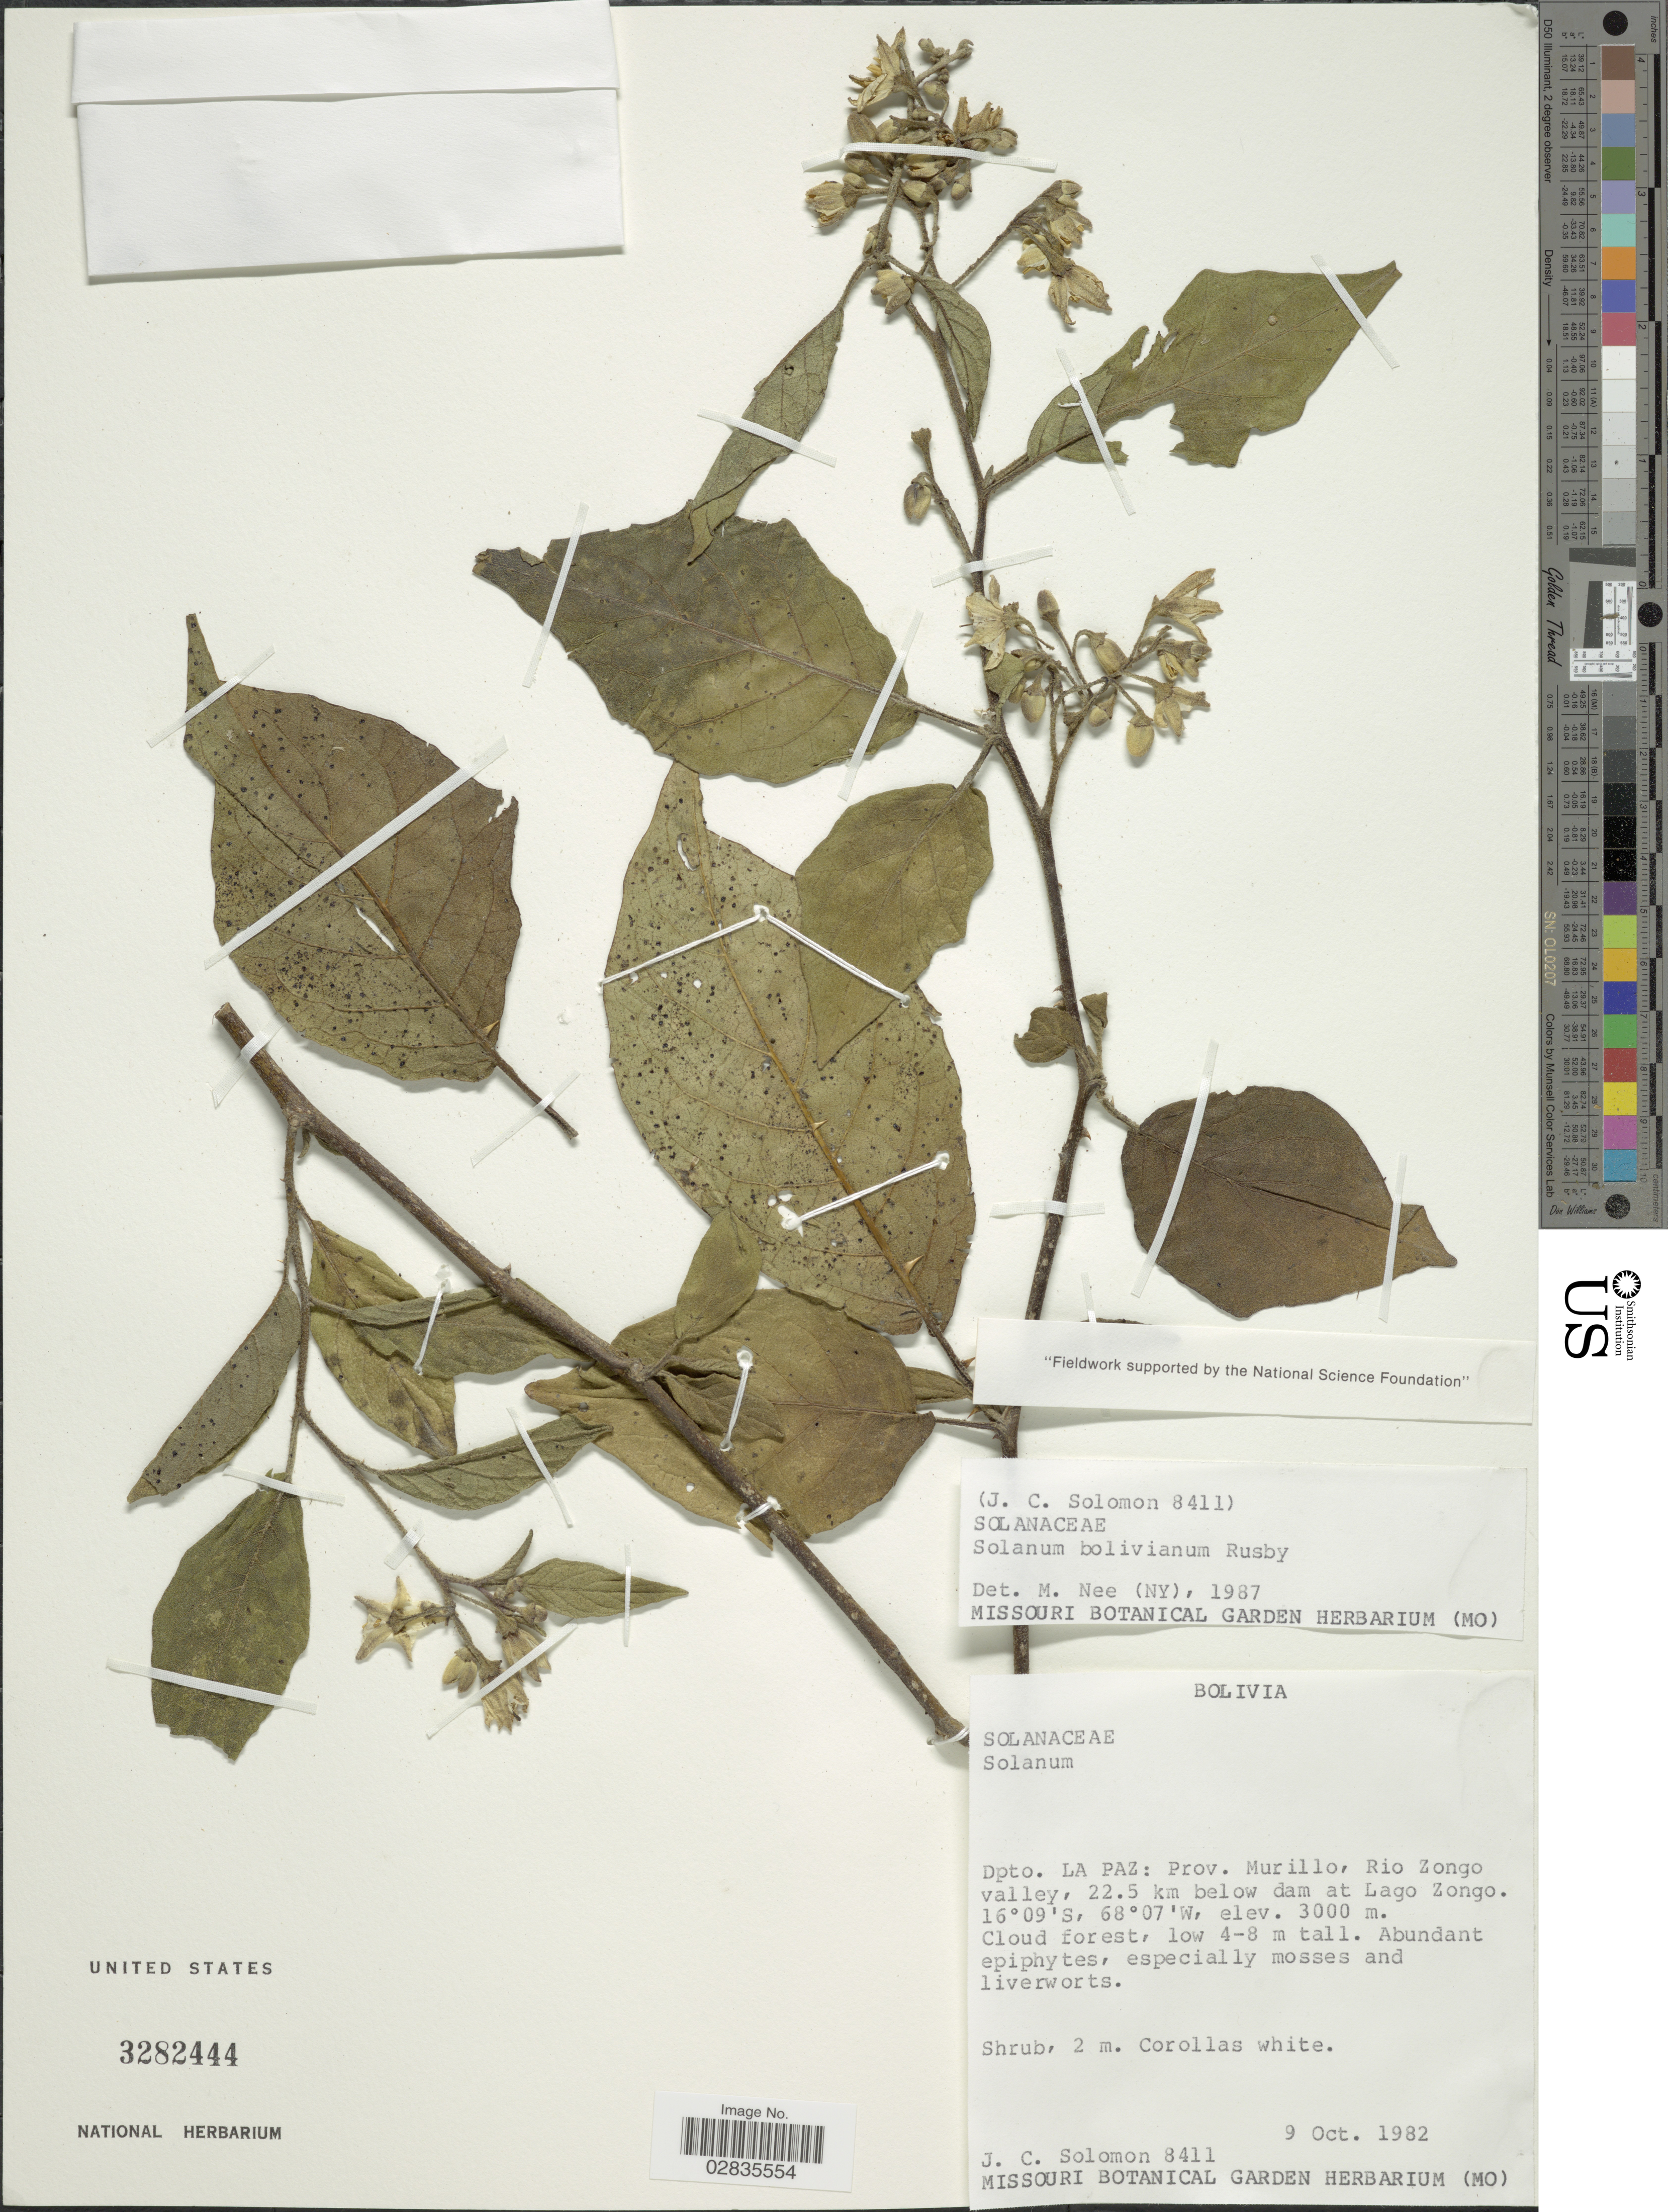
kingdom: Plantae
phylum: Tracheophyta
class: Magnoliopsida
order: Solanales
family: Solanaceae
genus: Solanum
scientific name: Solanum bolivianum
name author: Britton ex Rusby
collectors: J. C. Solomon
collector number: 8411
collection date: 1982-10-09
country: Bolivia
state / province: La Paz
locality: Dpto. La Paz: prov. Murillo, Rio Zongo valley, 22.5 km below dam at Lago Zongo.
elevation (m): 3000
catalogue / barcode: US 3282444